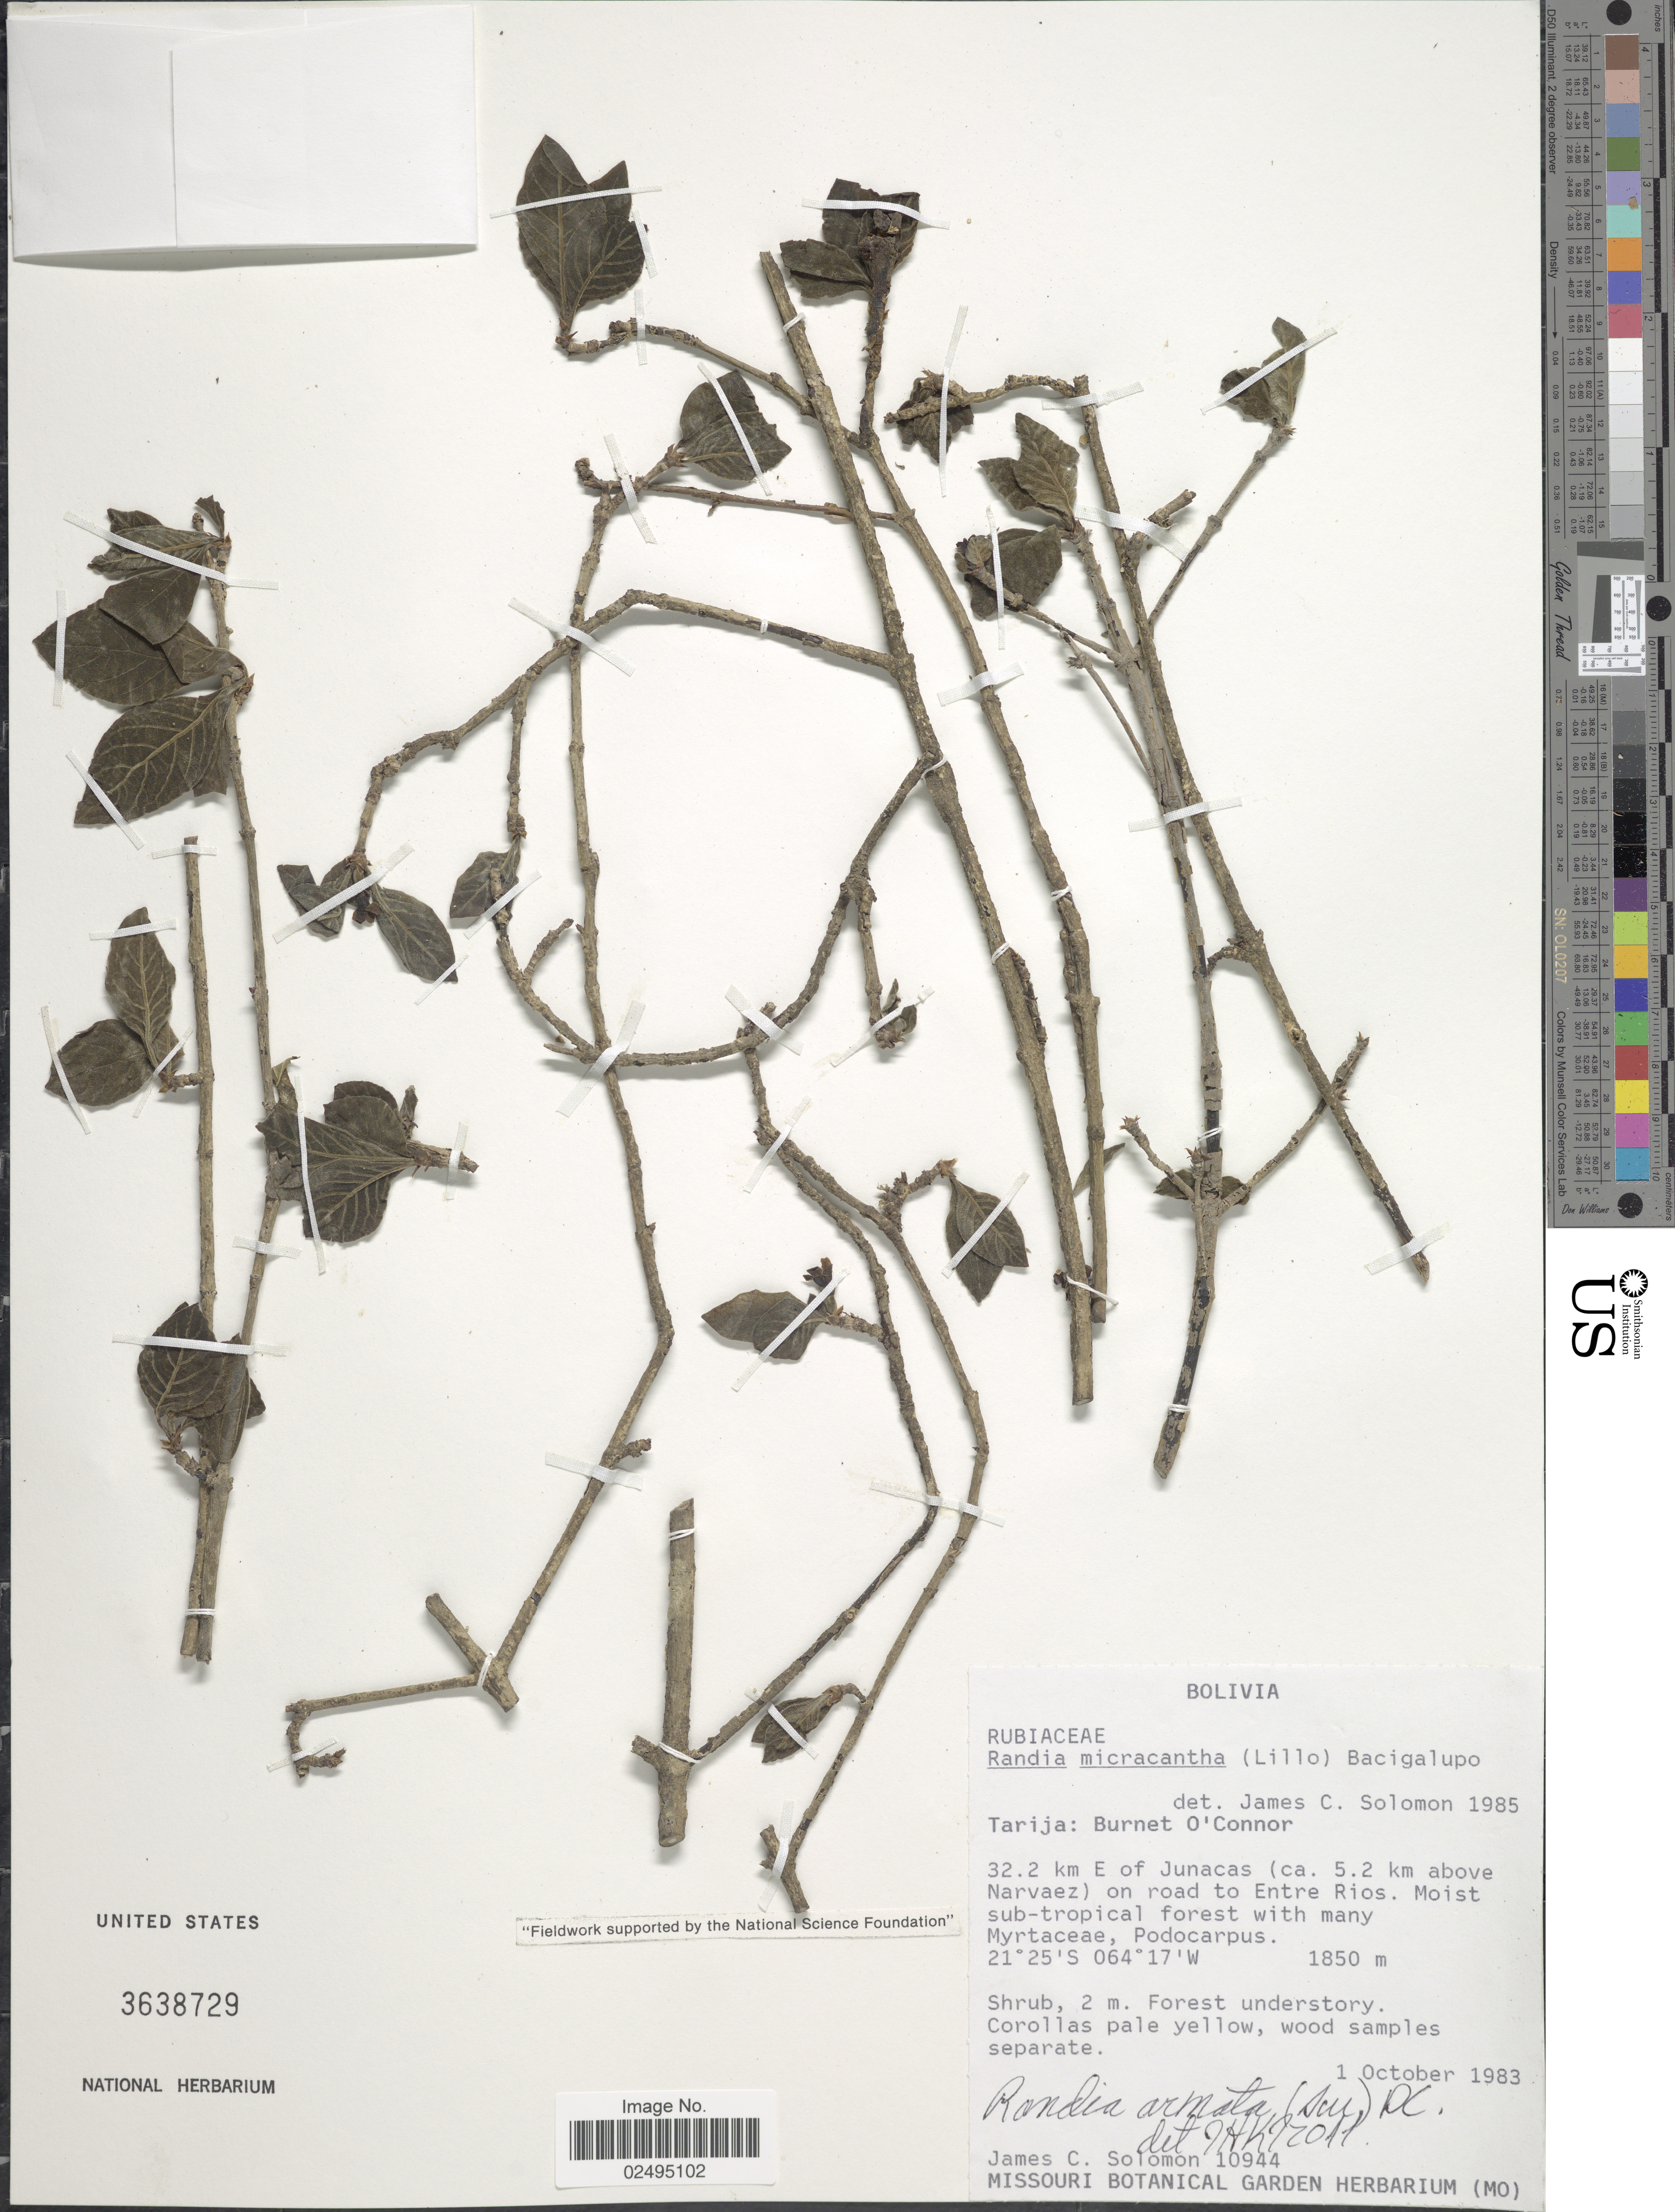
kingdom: Plantae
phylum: Tracheophyta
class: Magnoliopsida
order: Gentianales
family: Rubiaceae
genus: Randia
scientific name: Randia armata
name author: (Sw.) DC.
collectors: J. C. Solomon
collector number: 10944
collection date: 1983-10-01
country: Bolivia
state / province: Tarija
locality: Burnet O'Connor, 32.2 km E of Junacas (ca, 5.2 km above Narvaez) on road to Entre Rios.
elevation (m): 1850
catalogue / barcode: US 3638729